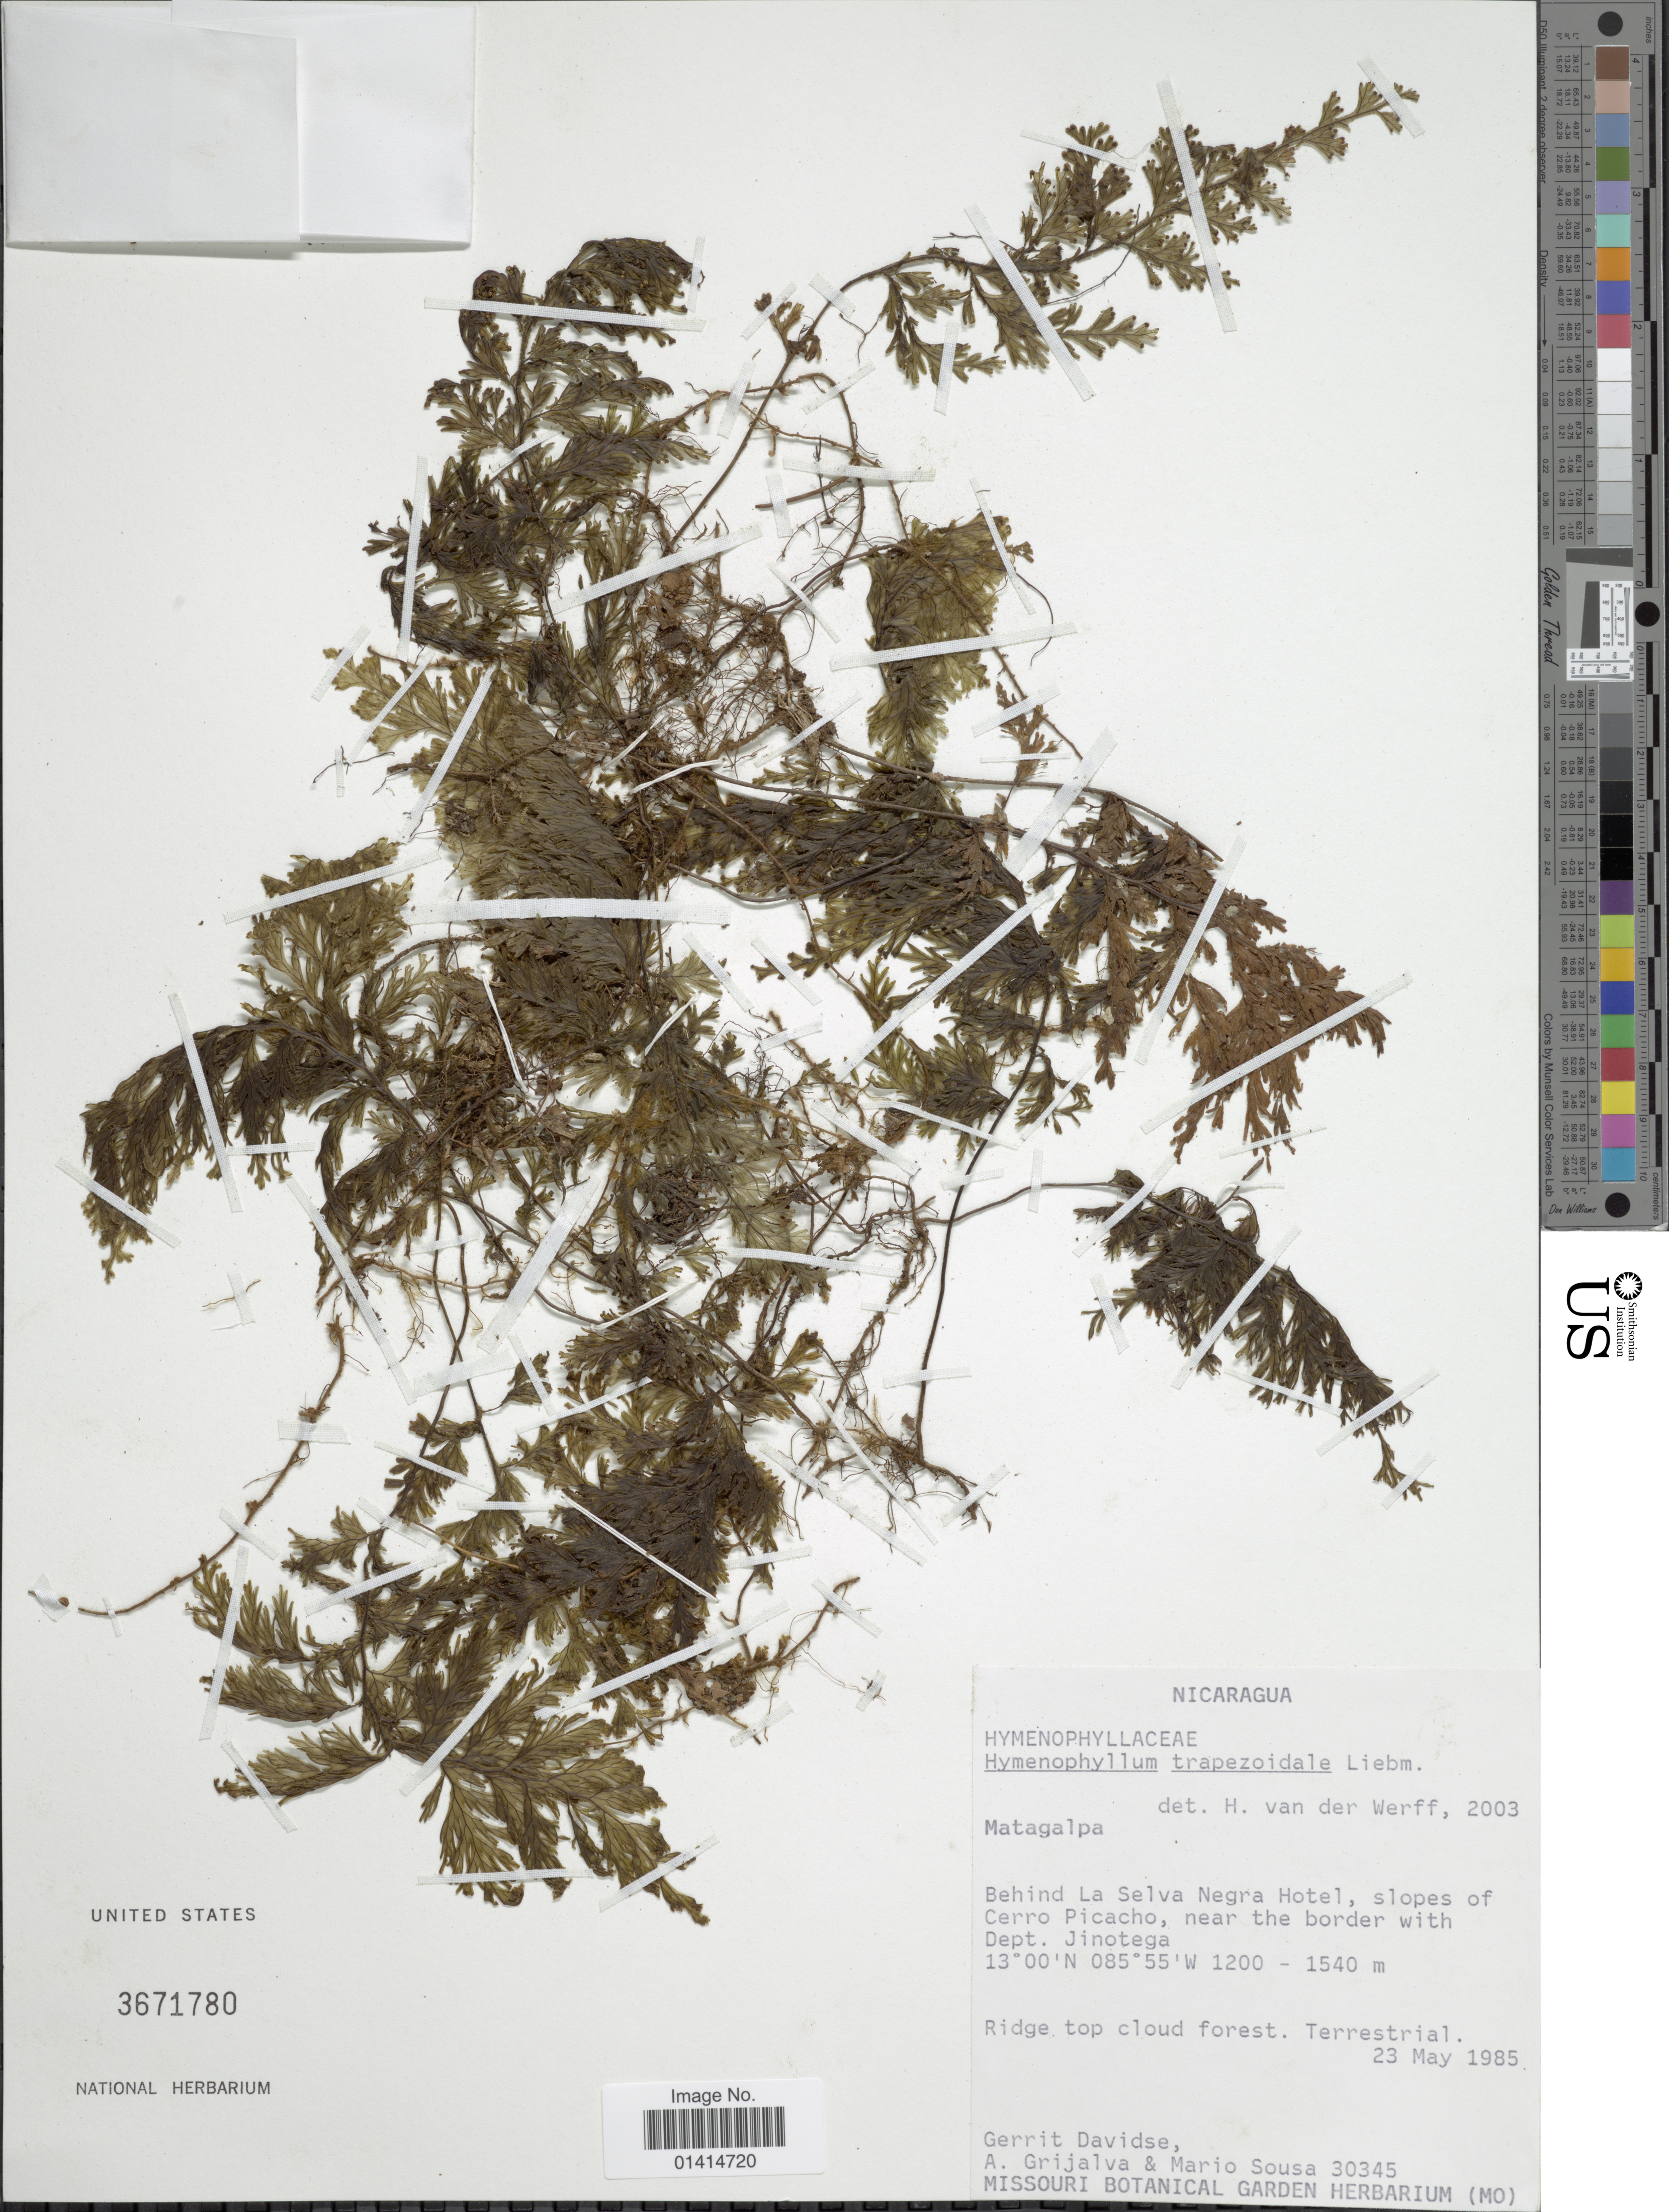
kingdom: Plantae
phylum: Tracheophyta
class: Polypodiopsida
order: Hymenophyllales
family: Hymenophyllaceae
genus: Hymenophyllum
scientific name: Hymenophyllum trapezoidale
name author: Liebm.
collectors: G. Davidse, A. Grijalva & M. Sousa S.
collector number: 30345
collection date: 1985-05-23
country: Nicaragua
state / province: Matagalpa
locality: Behind La Selva Negra Hotel, slopes of Cerro Picacho, near the border with Dept Jinotega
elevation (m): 1200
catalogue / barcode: US 3671780